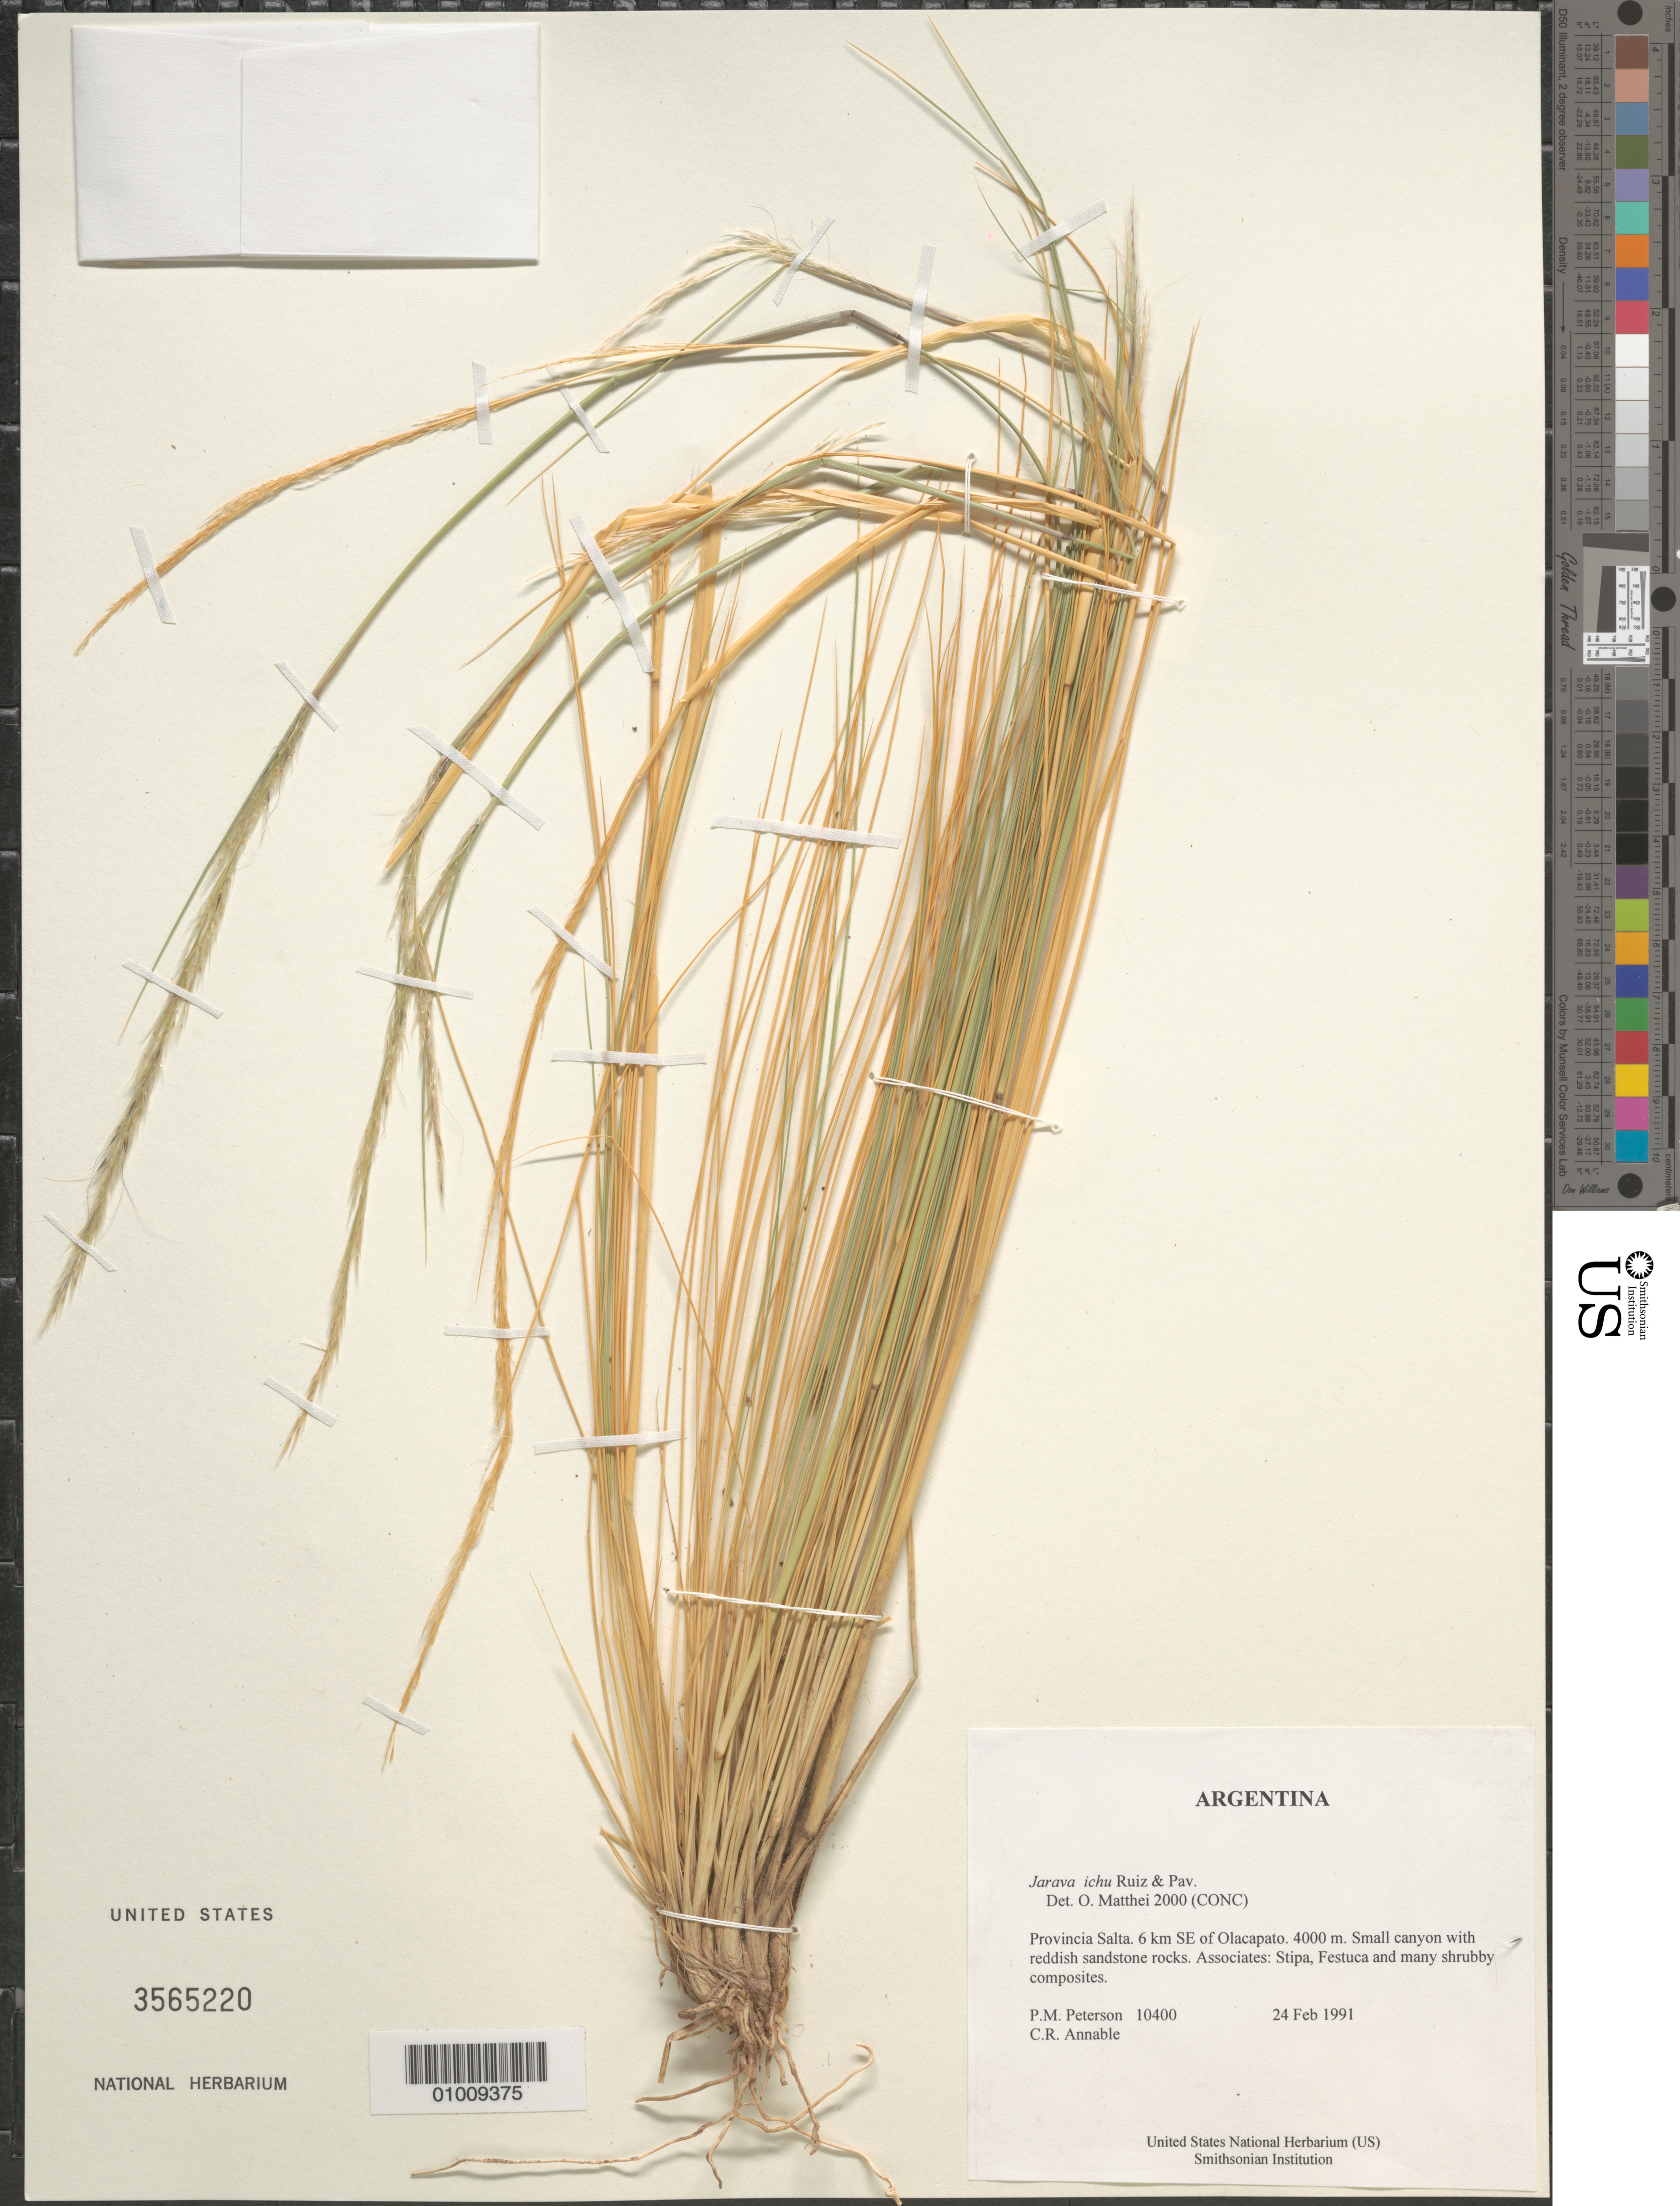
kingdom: Plantae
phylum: Tracheophyta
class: Liliopsida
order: Poales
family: Poaceae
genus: Jarava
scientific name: Jarava ichu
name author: Ruiz & Pav.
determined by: Matthei, O. R.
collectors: P. M. Peterson & C. R. Annable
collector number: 10400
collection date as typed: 24 Feb 1991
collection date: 1991-02-24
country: Argentina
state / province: Salta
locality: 6 km SE of Olacapato.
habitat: Small canyon with reddish sandstone rocks. Associates: Stipa, Festuca and many shruby composites.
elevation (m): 4000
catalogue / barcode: US 3565220